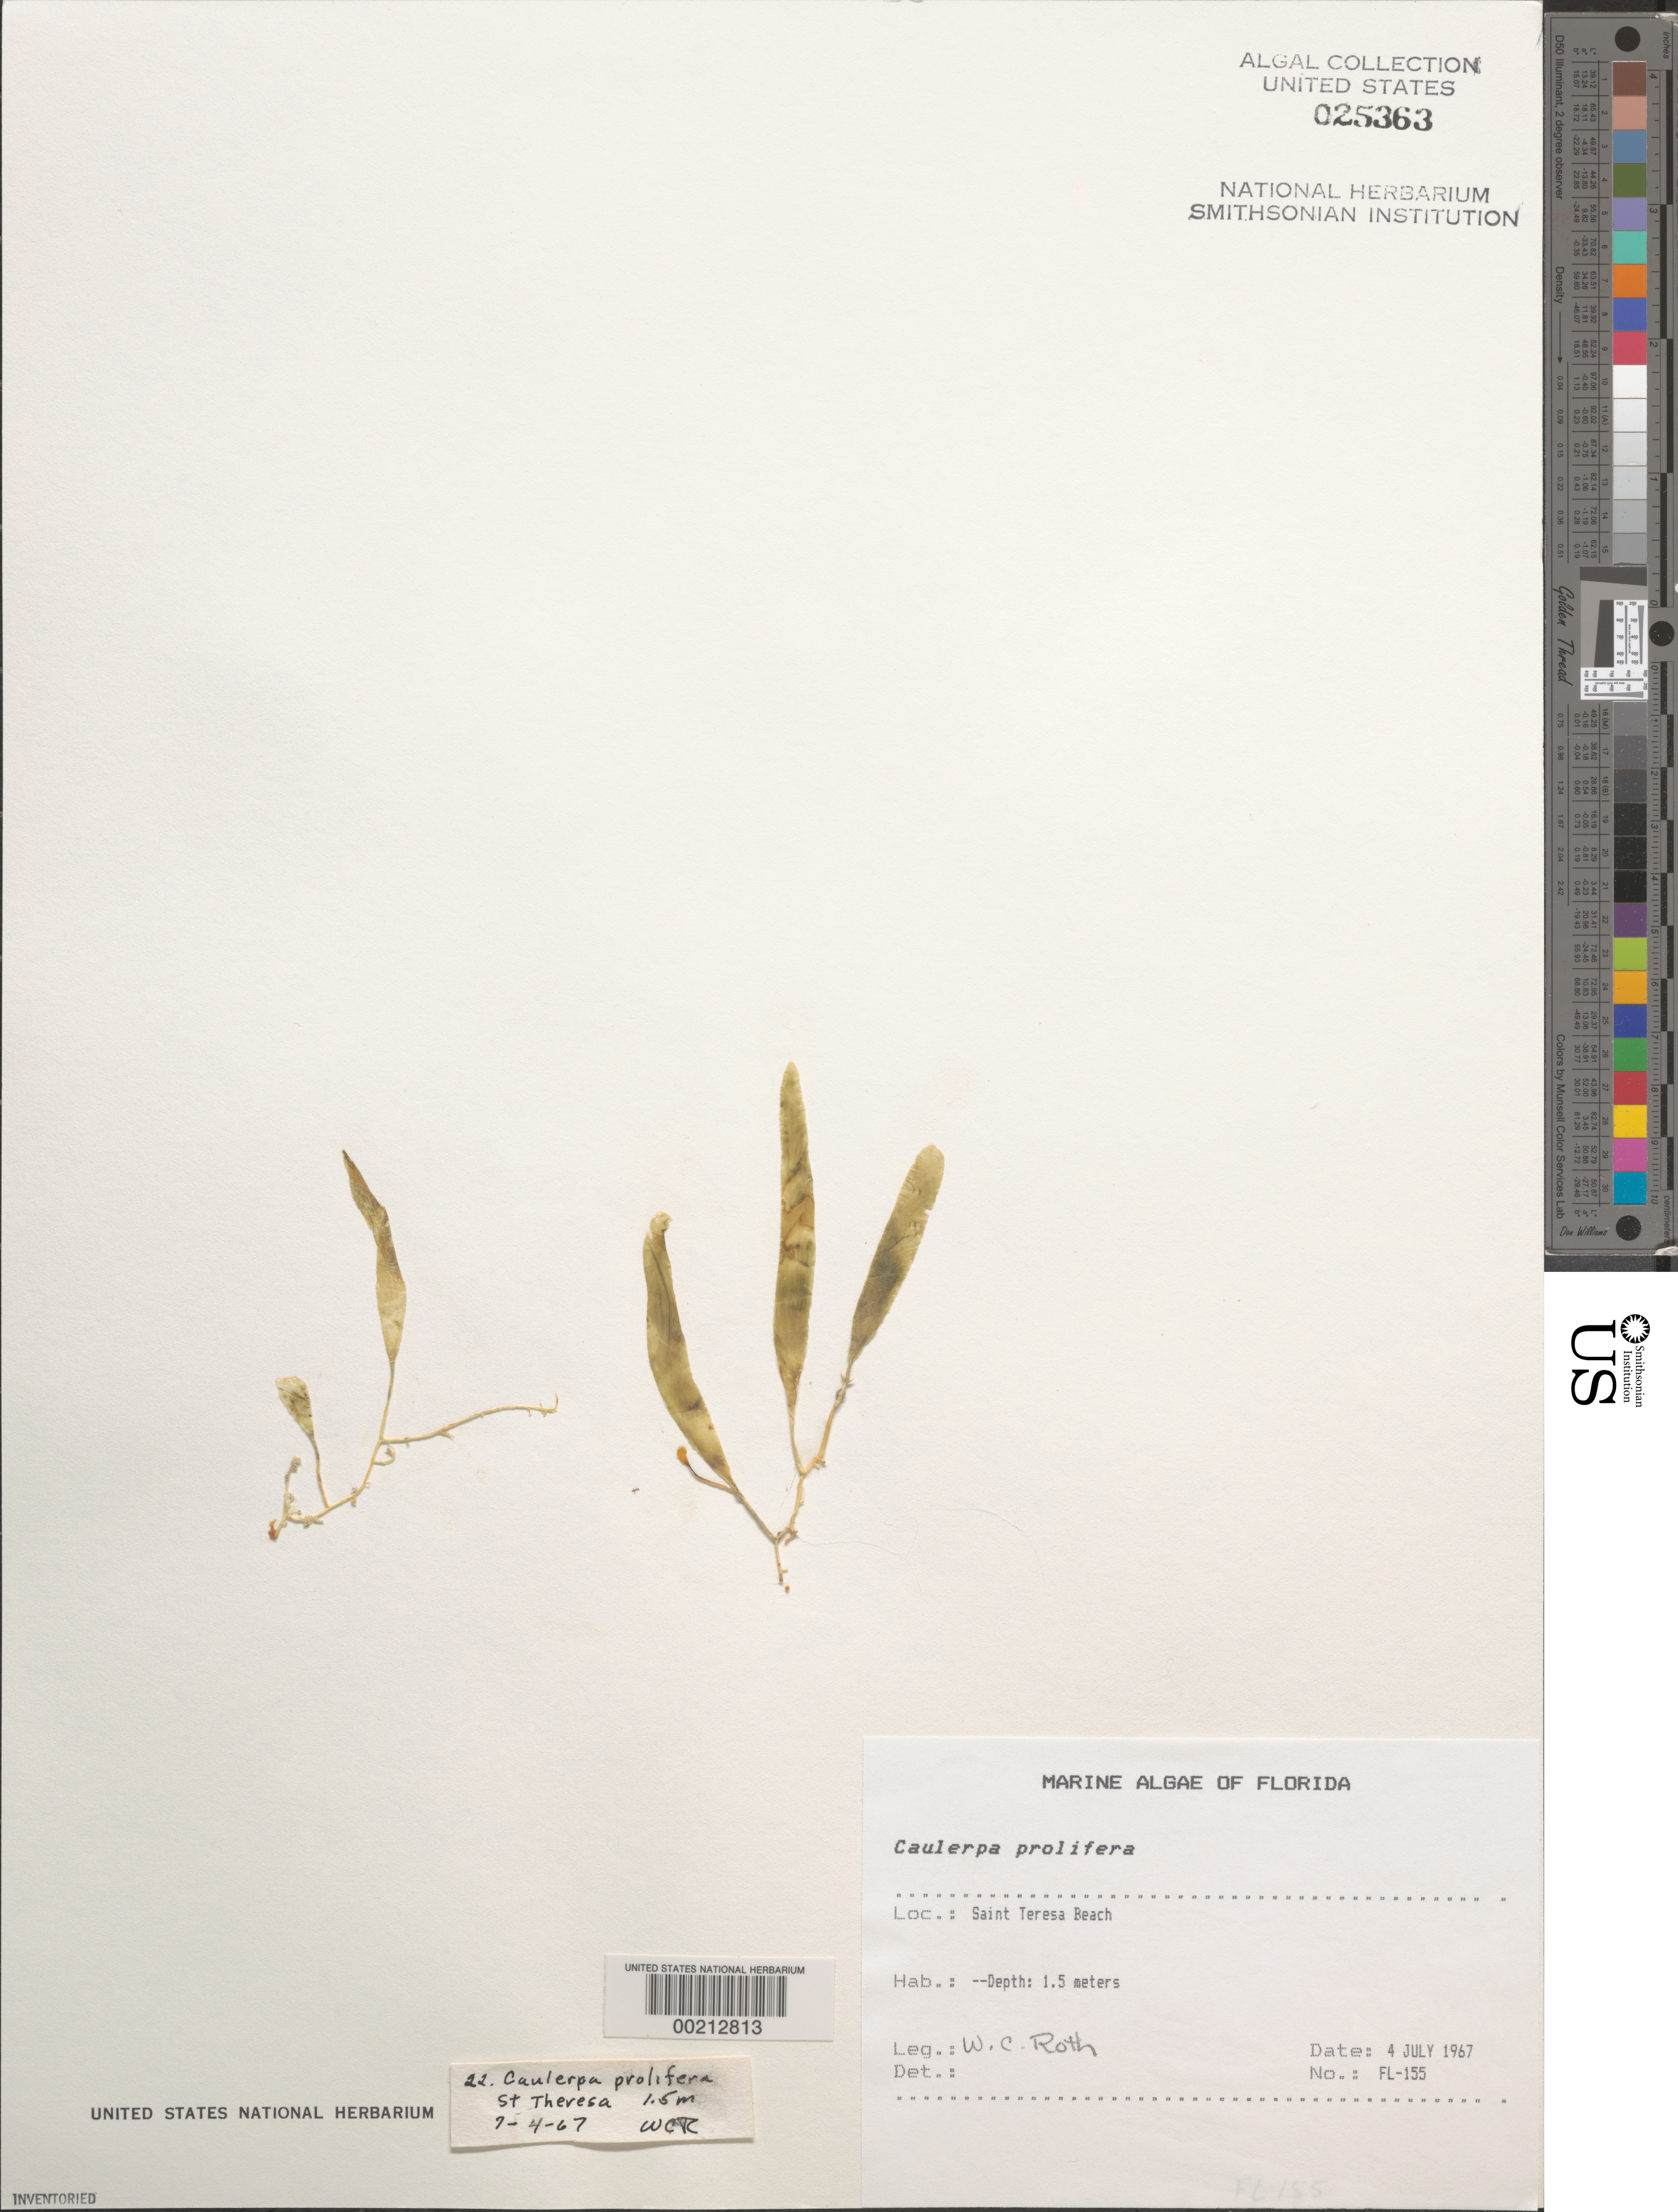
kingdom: Plantae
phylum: Chlorophyta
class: Ulvophyceae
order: Bryopsidales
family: Caulerpaceae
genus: Caulerpa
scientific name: Caulerpa prolifera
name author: (Forssk.) J.V.Lamouroux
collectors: W. C. Roth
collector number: Fl-155; F-67-22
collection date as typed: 04 Jul 1967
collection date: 1967-07-04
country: United States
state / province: Florida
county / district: Franklin County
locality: Saint Teresa Beach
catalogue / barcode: US 25363